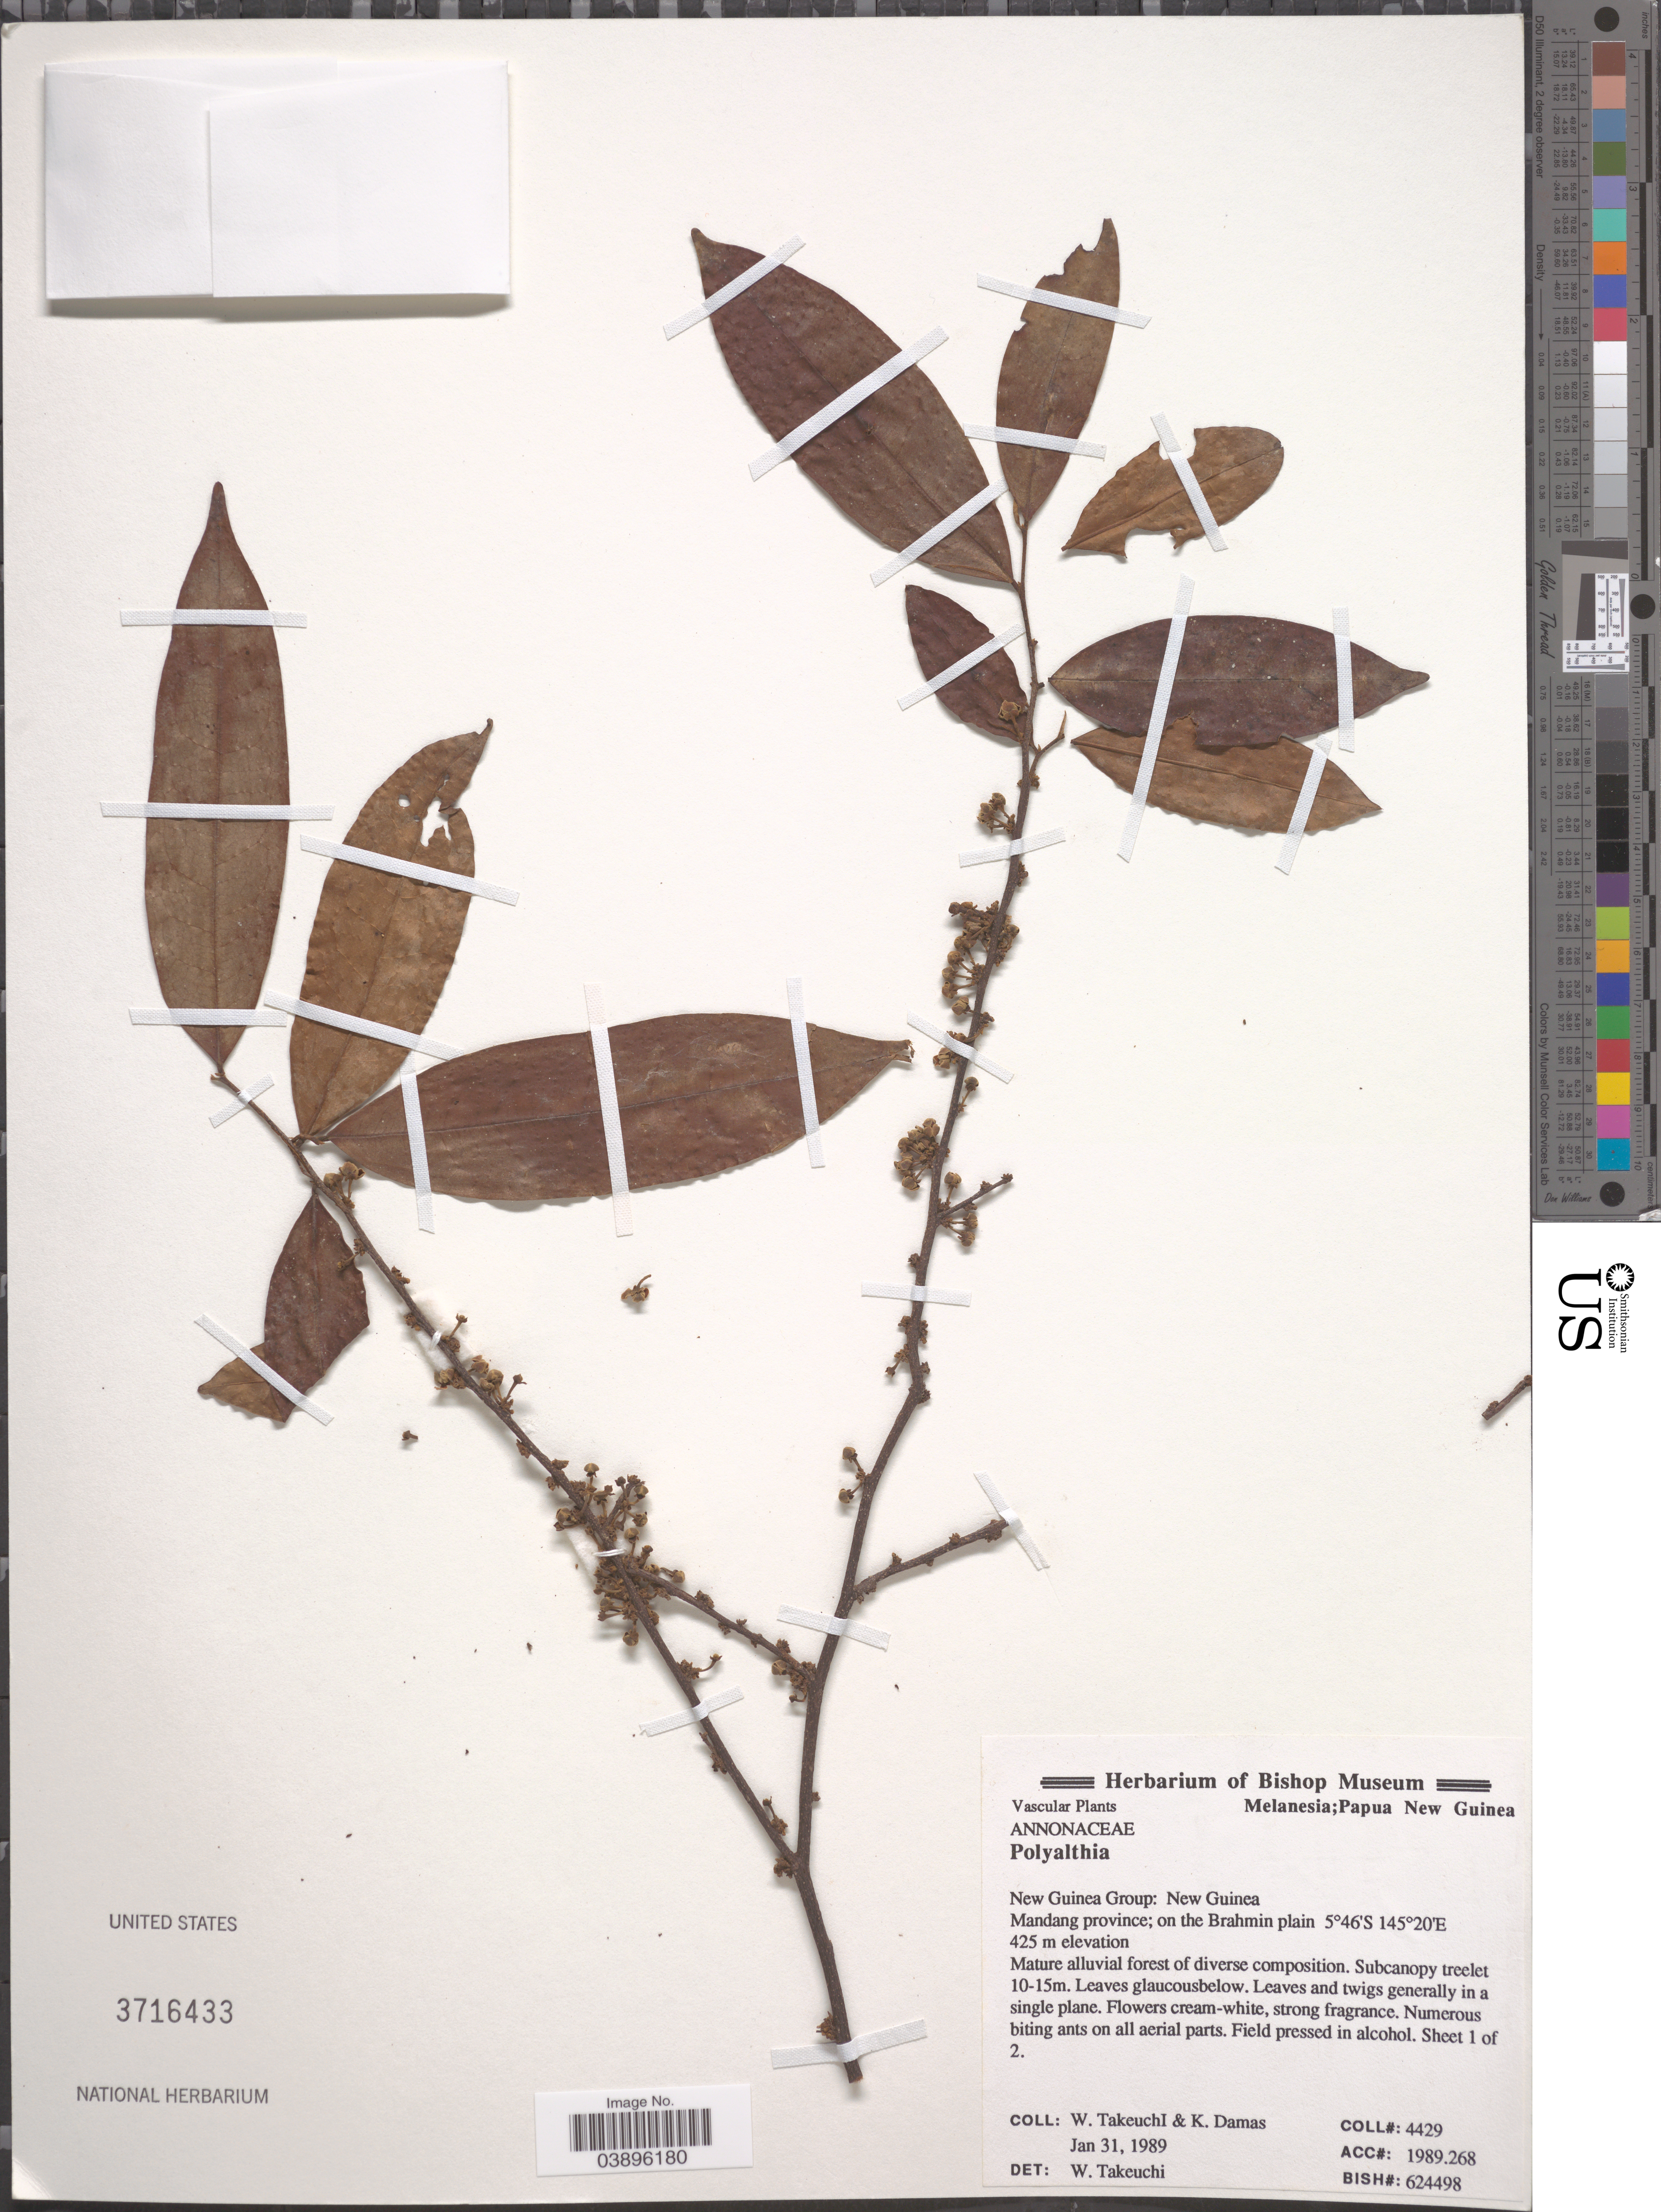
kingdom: Plantae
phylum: Tracheophyta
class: Magnoliopsida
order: Magnoliales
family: Annonaceae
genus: Polyalthia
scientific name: Polyalthia sp.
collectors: W. Takeuchi & K. Damas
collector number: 4429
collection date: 1989-01-31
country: Papua New Guinea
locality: New Guinea Group: New Guinea. Mandang province; on the Brahmin plain.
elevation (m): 425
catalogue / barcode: US 3716433